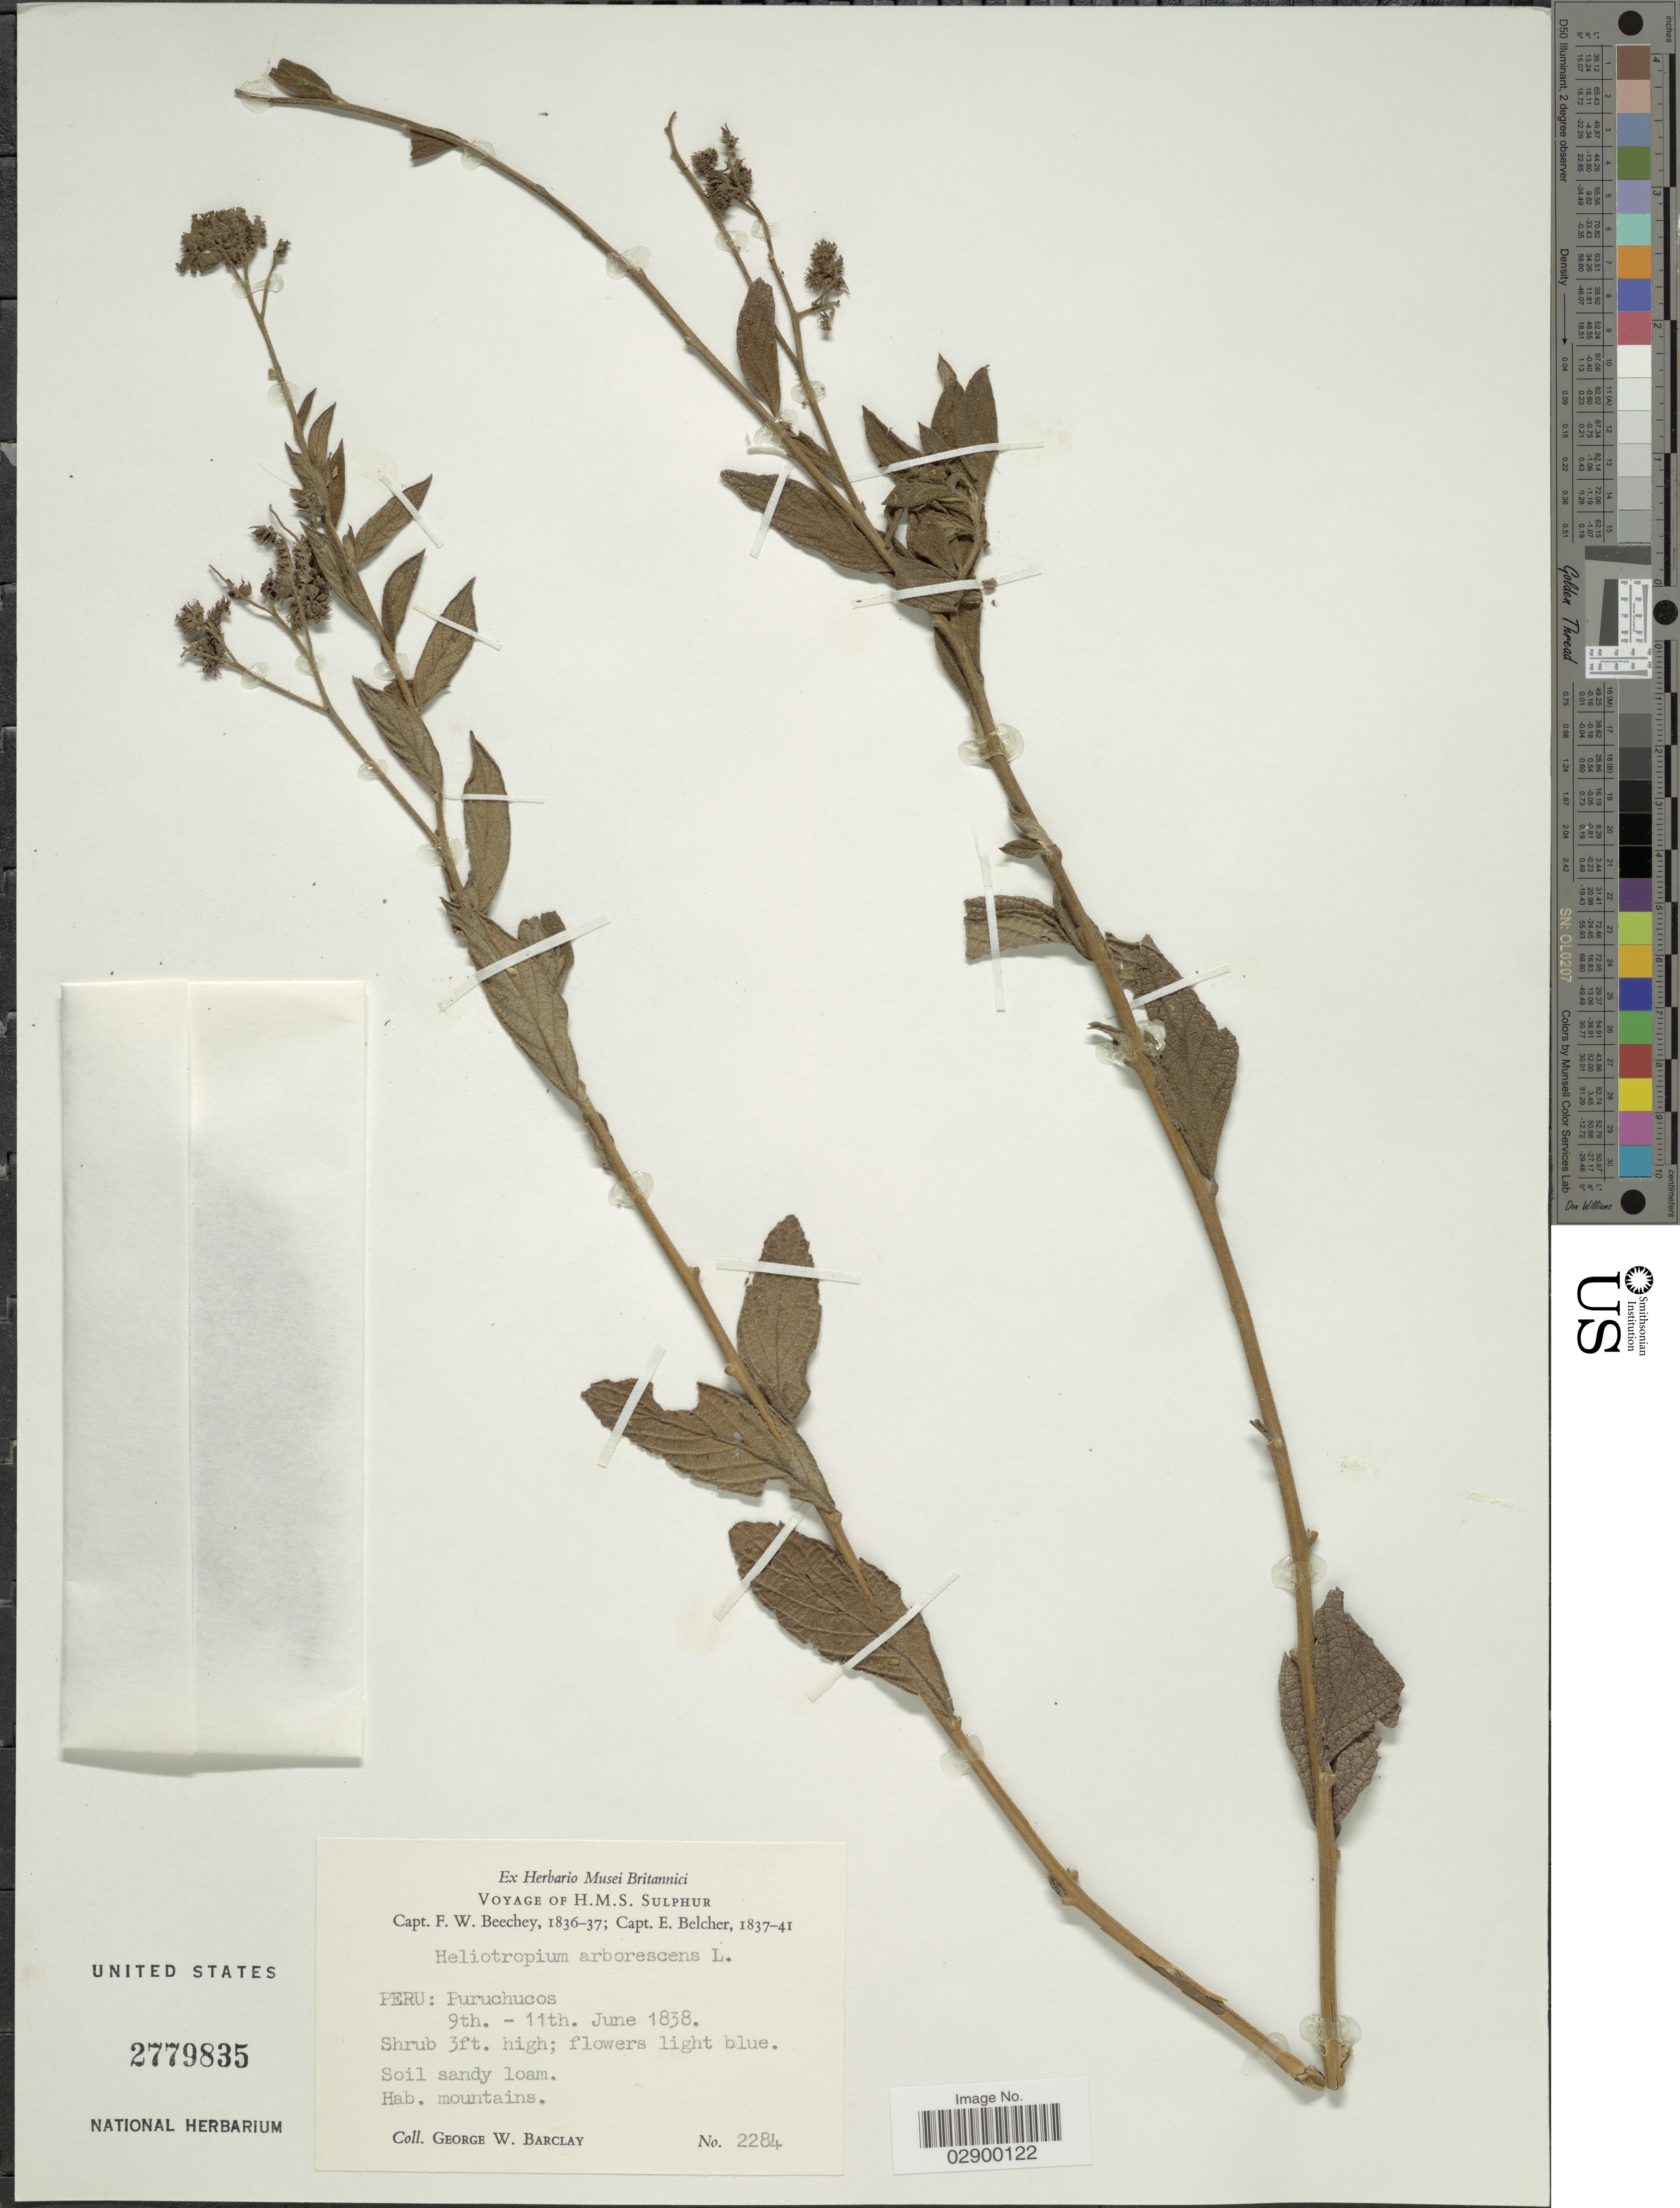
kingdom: Plantae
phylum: Tracheophyta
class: Magnoliopsida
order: Boraginales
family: Heliotropiaceae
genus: Heliotropium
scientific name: Heliotropium arborescens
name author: L.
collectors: G. W. Barclay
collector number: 2284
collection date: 1838-06-09/1838-06-11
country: Peru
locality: Puruchucos.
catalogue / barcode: US 2779835